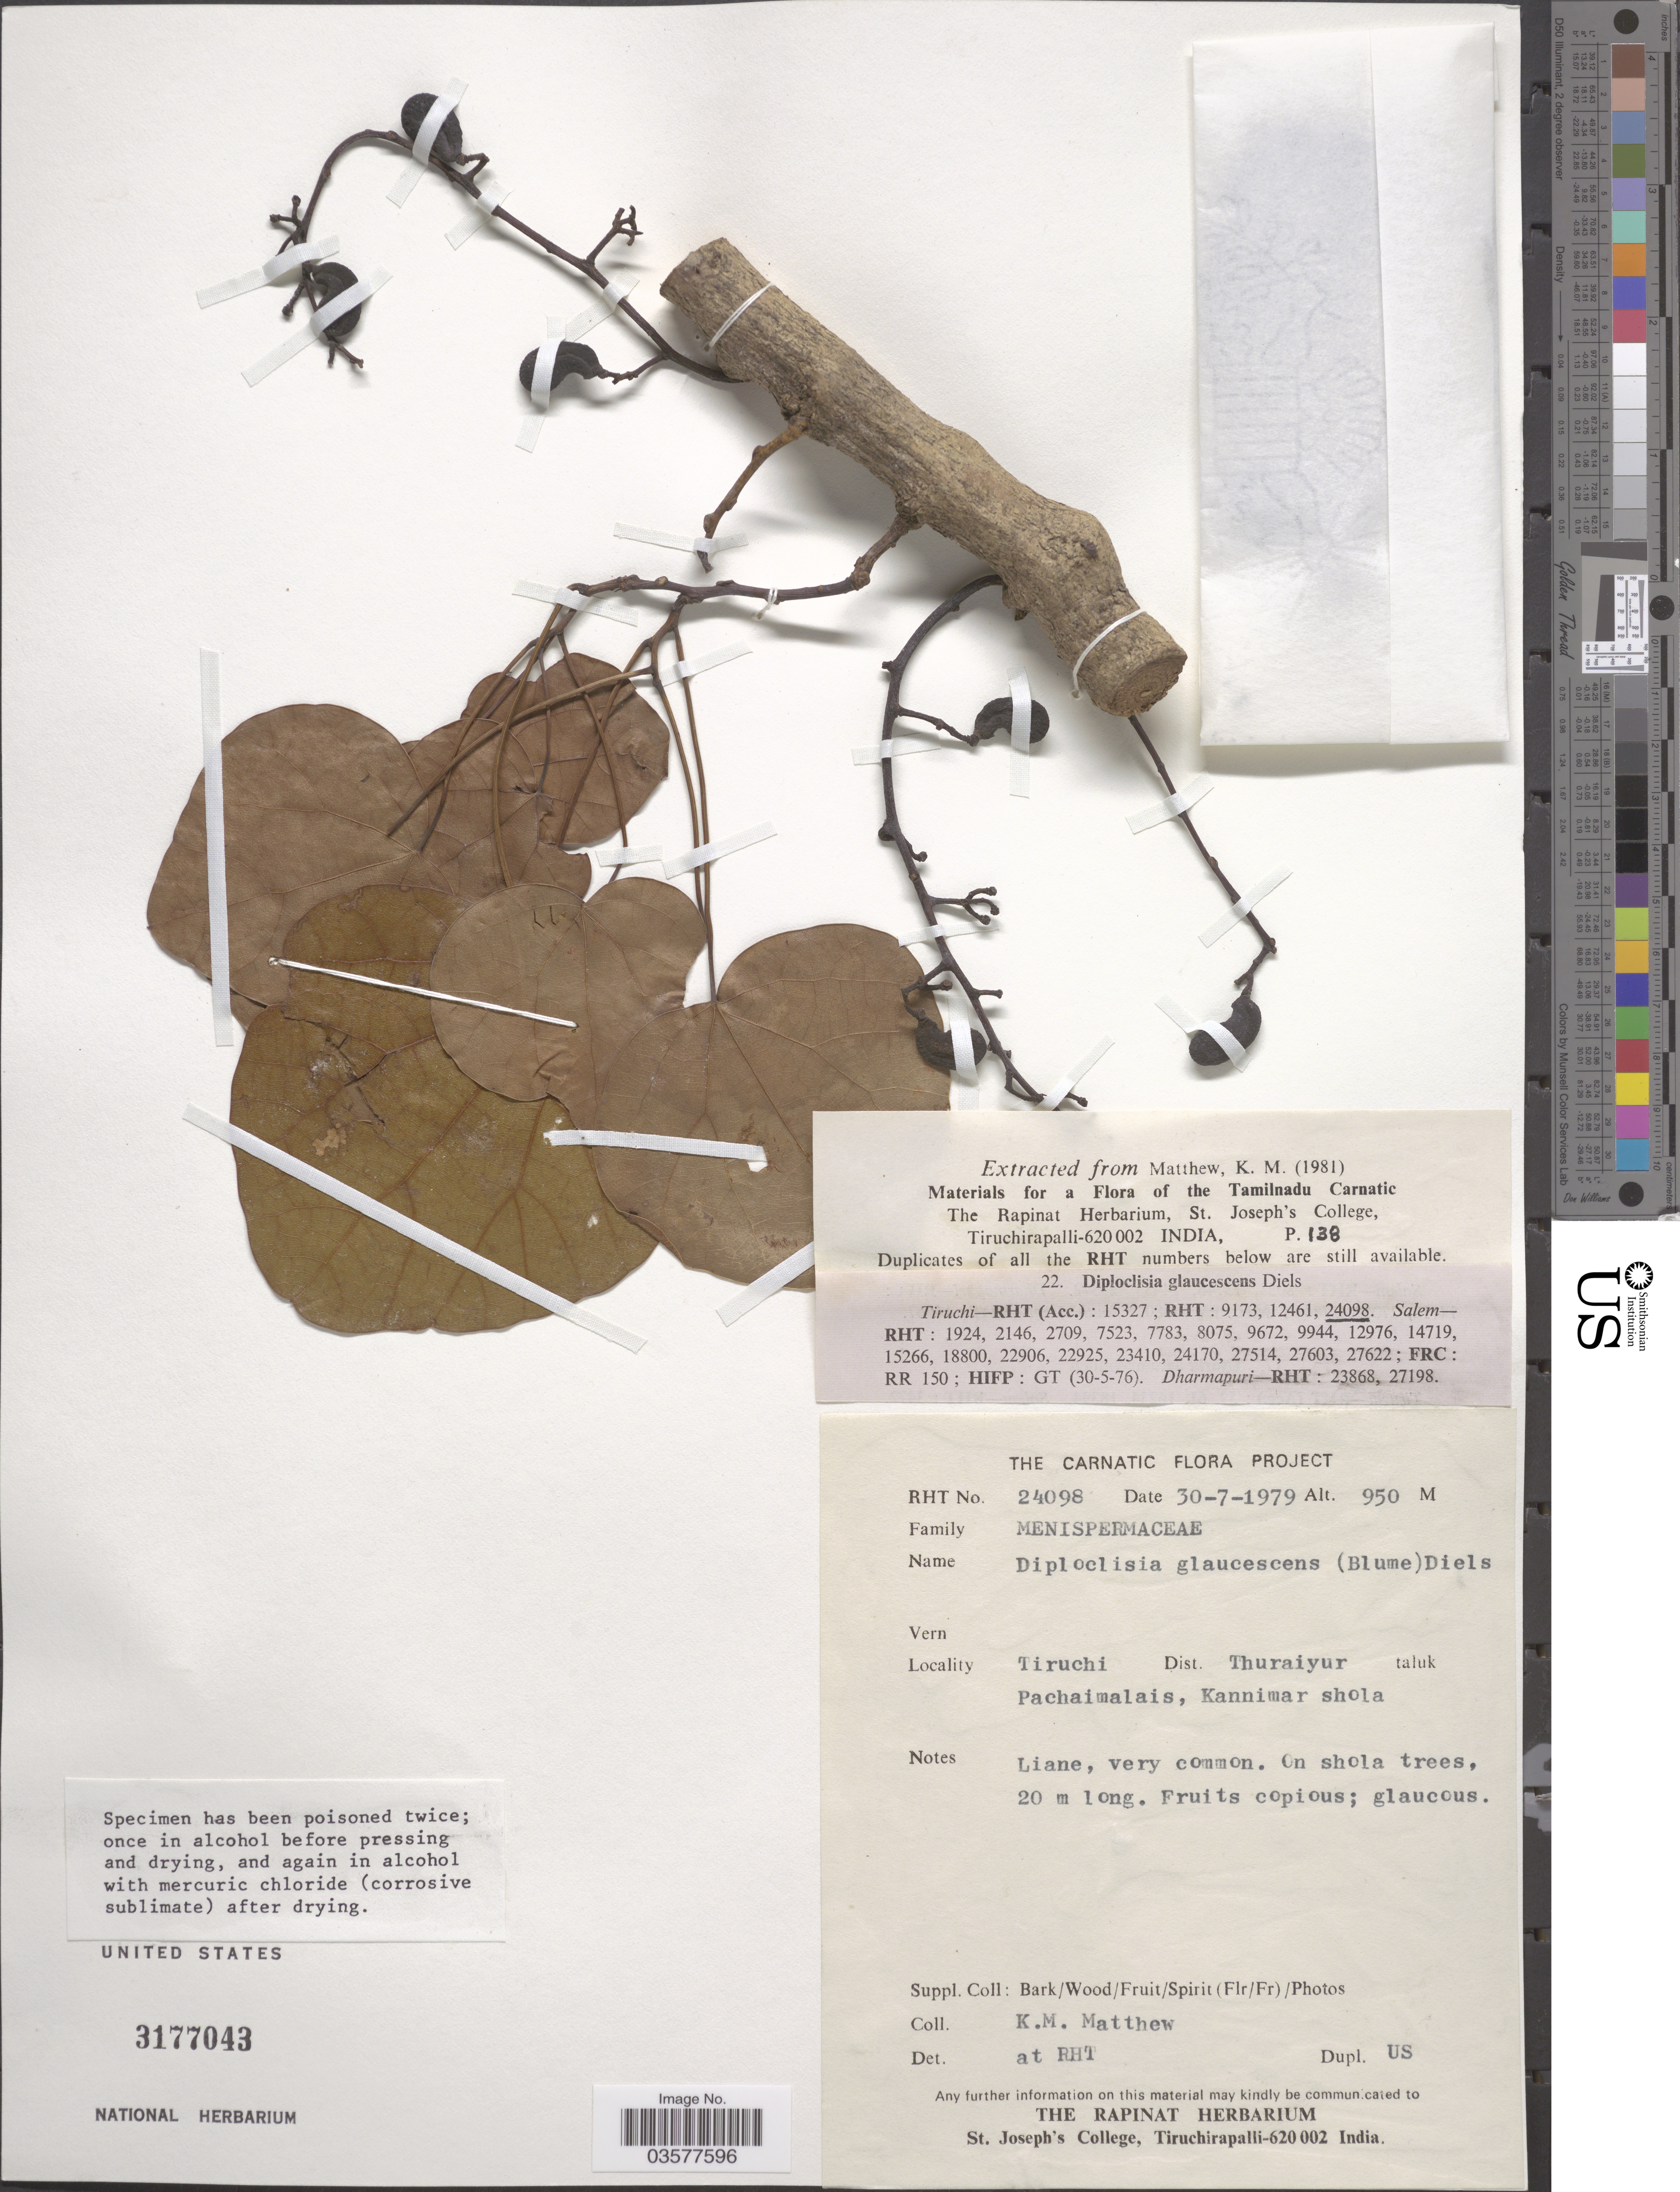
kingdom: Plantae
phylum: Tracheophyta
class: Magnoliopsida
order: Ranunculales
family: Menispermaceae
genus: Diploclisia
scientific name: Diploclisia glaucescens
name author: (Blume) Diels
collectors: K. M. Matthew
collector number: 24098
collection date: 1979-07-30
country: India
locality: Tiruchi Dist. Thuraiyur Pachaimalais, Kannimar shola.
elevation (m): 950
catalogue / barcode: US 3177043